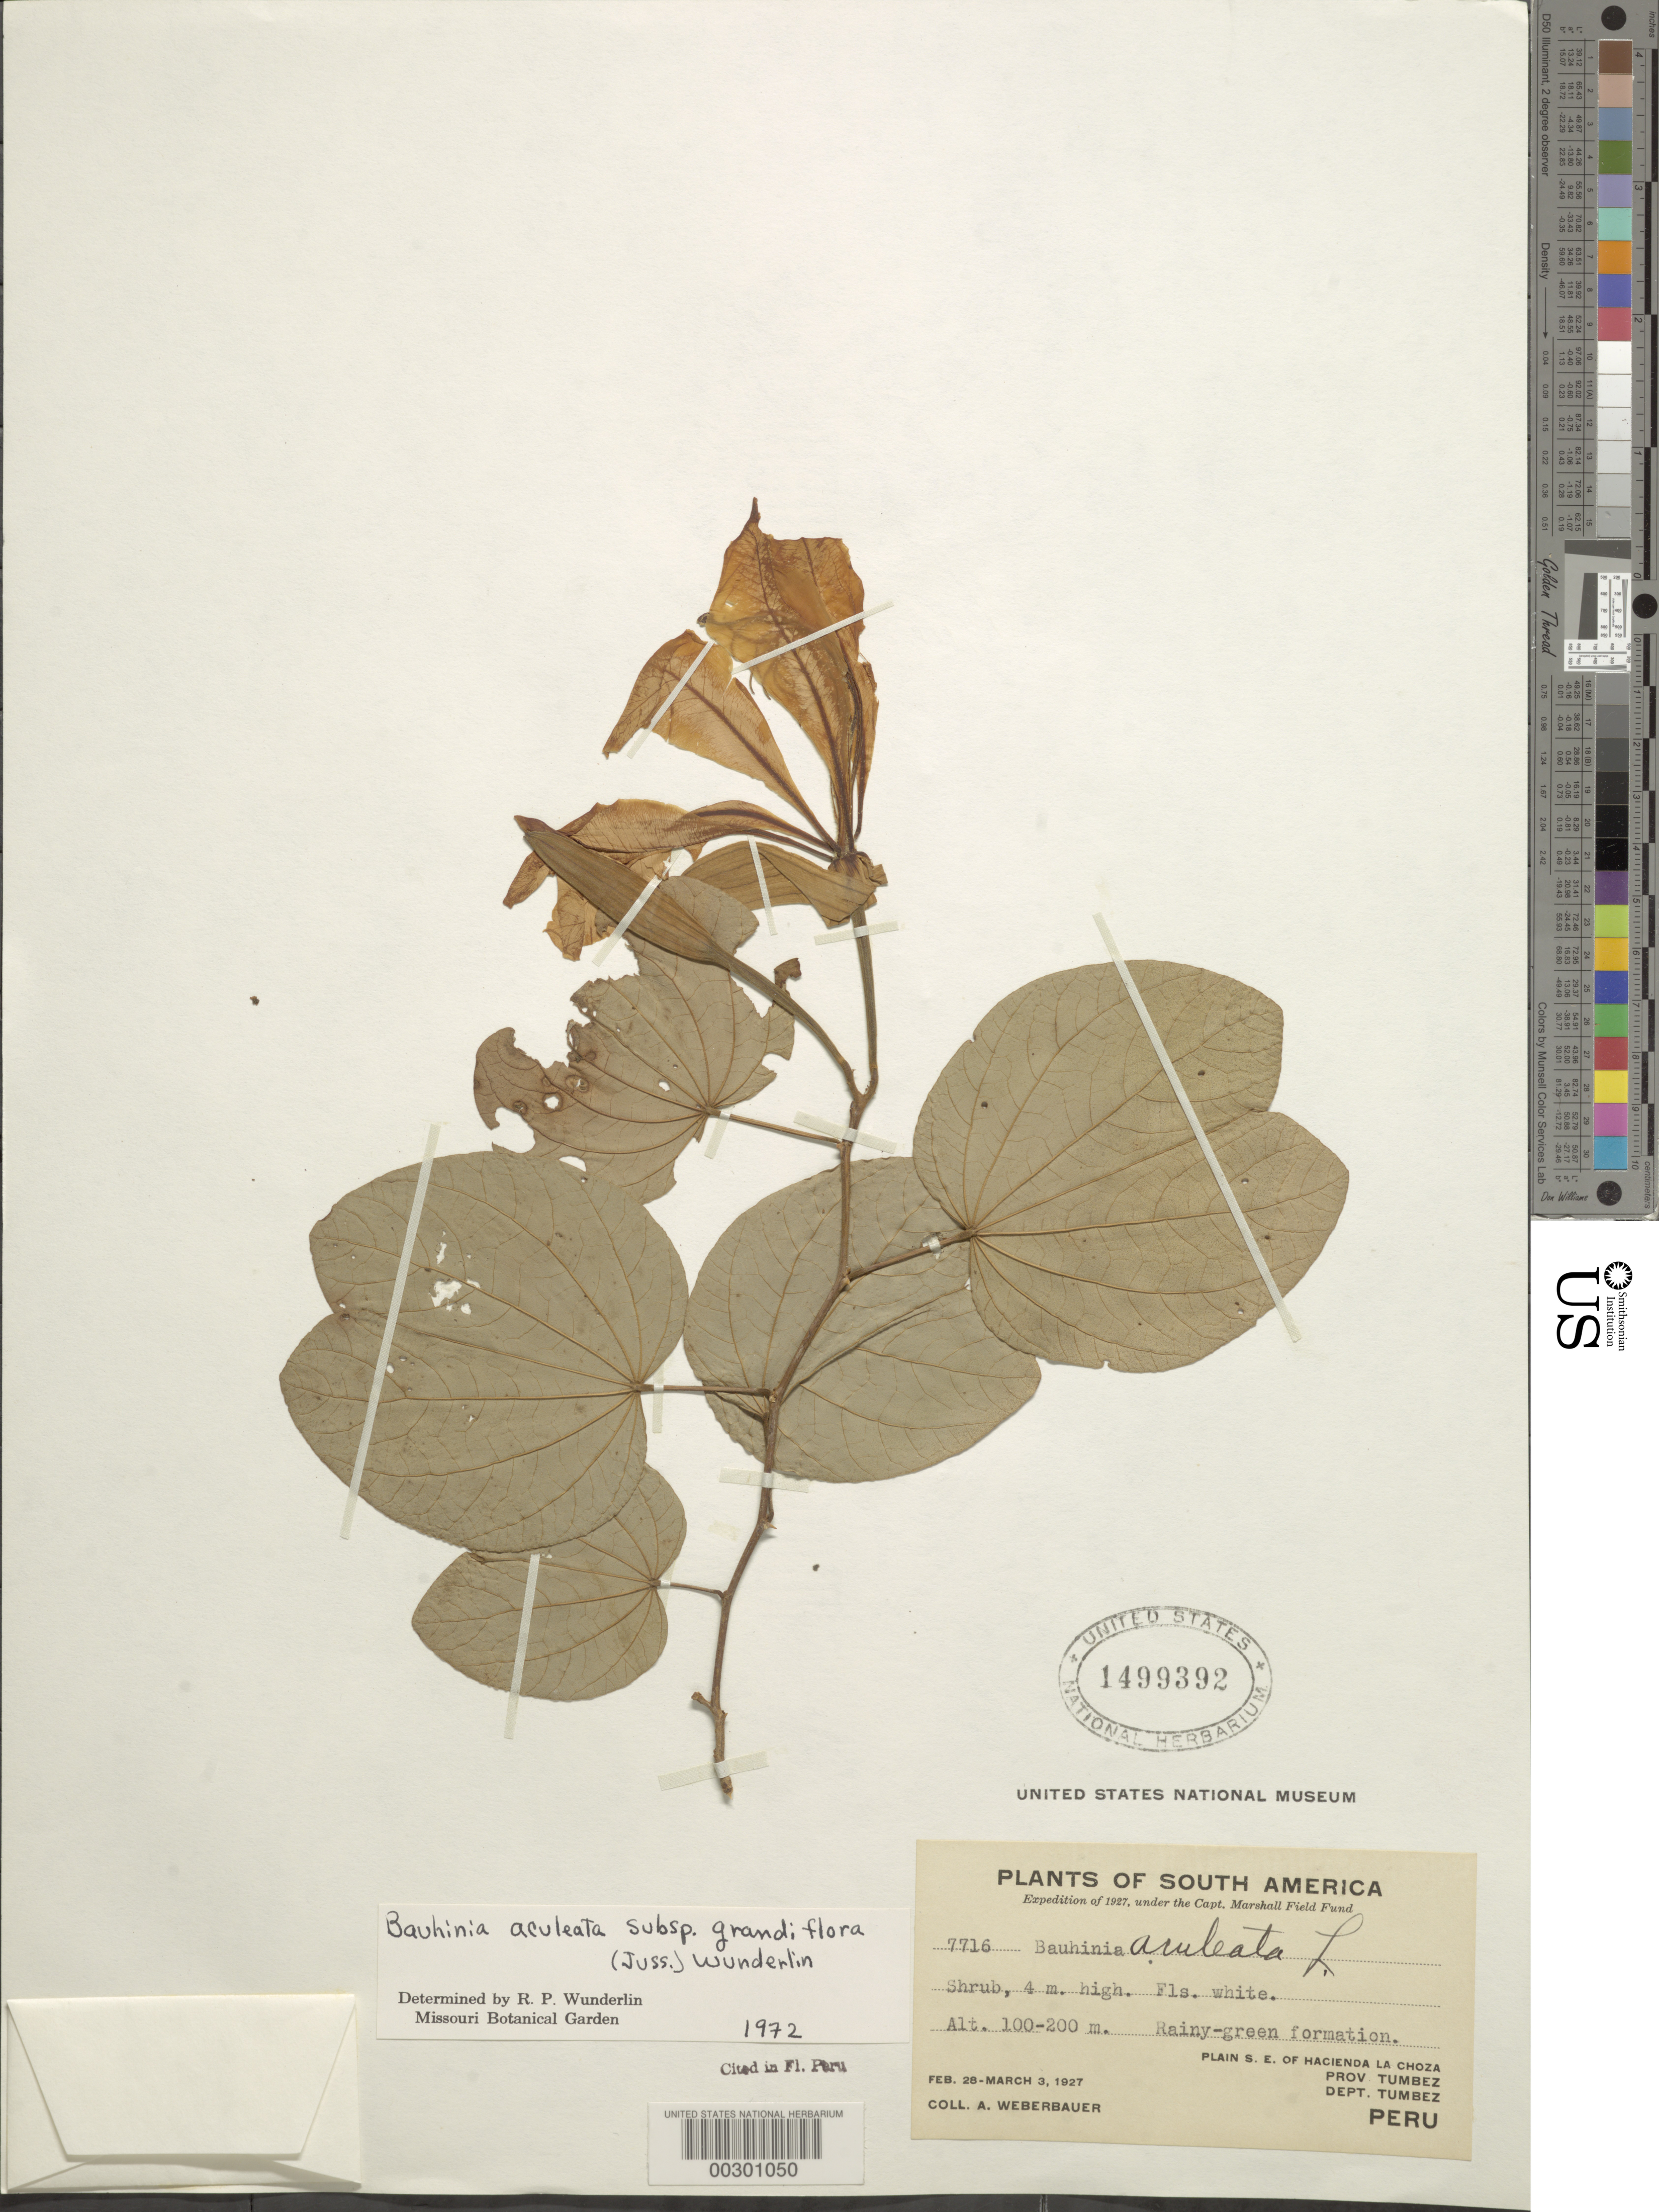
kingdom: Plantae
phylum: Tracheophyta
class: Magnoliopsida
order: Fabales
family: Fabaceae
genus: Bauhinia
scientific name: Bauhinia aculeata subsp. grandiflora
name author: (Juss.) Wunderlin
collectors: A. Weberbauer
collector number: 7716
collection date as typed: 28 Feb 1927 to 03 Mar 1927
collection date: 1927-02-28/1927-03-03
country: Peru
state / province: Tumbes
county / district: Tumbes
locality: Plain se of hacienda la choza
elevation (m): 100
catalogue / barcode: US 1499392